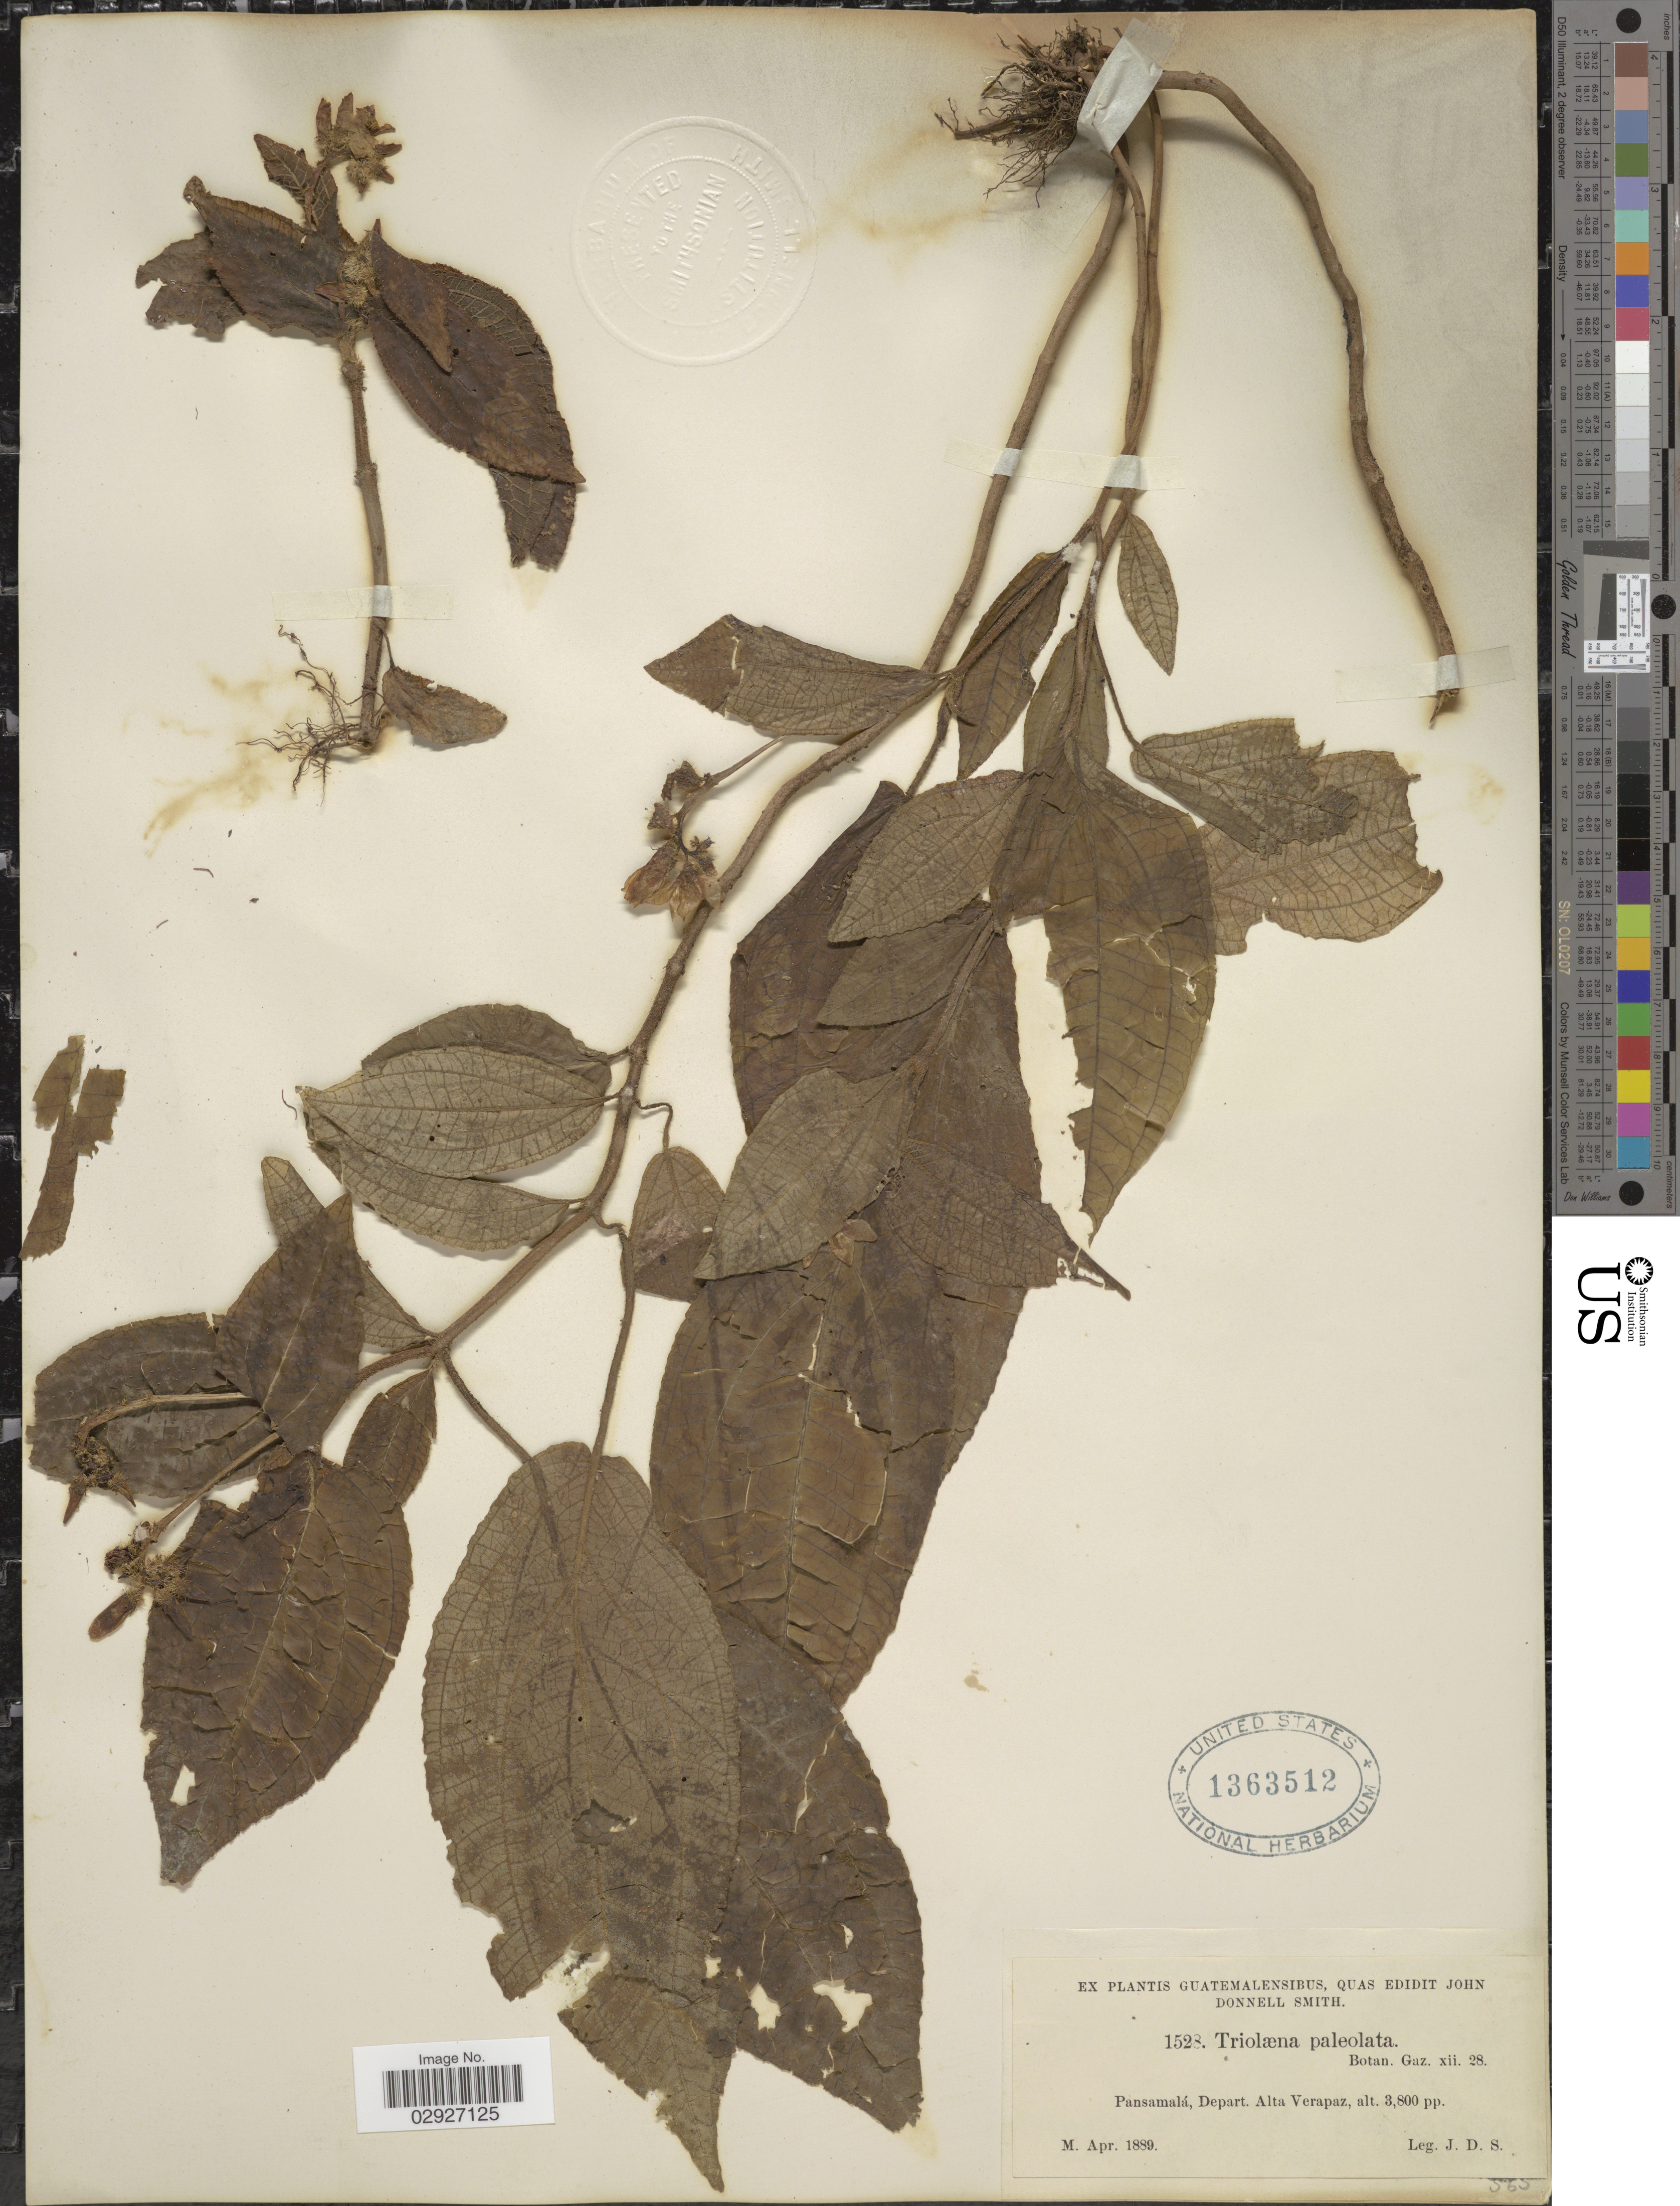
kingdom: Plantae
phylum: Tracheophyta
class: Magnoliopsida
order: Myrtales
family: Melastomataceae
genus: Triolena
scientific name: Triolena paleolata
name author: Donn. Sm.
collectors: J. Donnell Smith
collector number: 1528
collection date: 1889-04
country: Guatemala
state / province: Alta Verapaz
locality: Pansamalá, Depart. Alta Verapaz.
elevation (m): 1158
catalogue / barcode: US 1363512